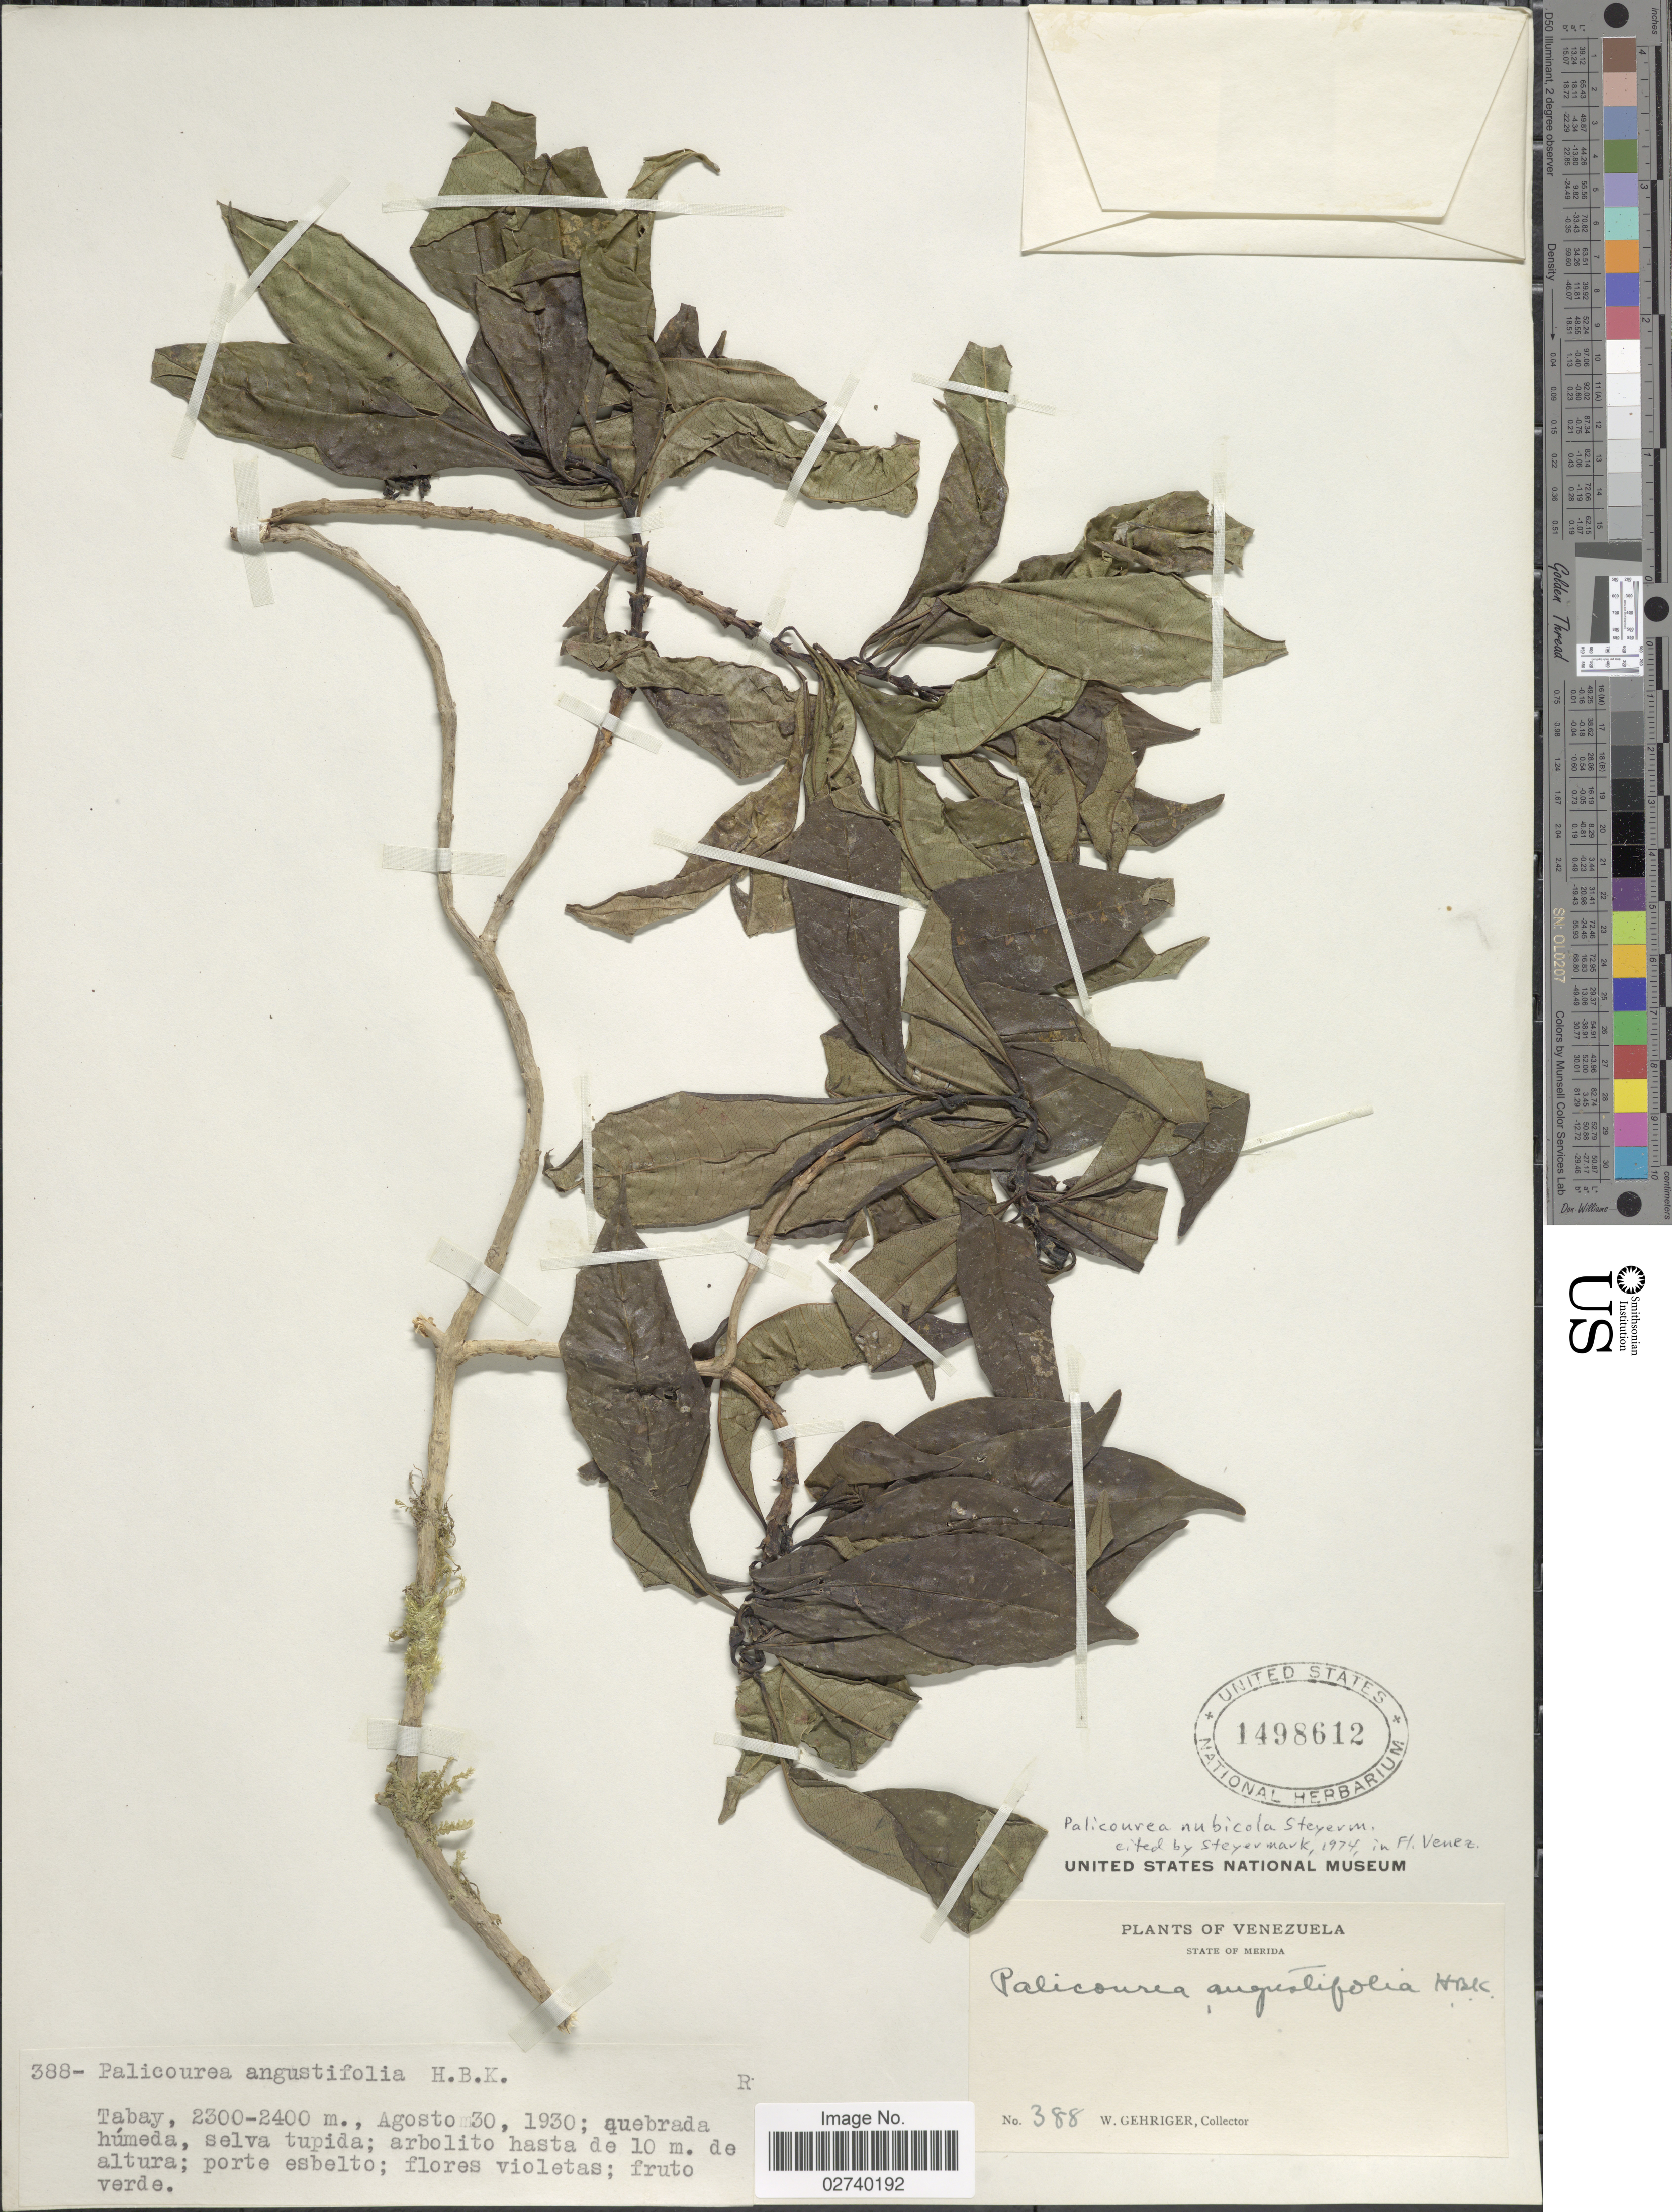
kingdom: Plantae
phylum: Tracheophyta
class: Magnoliopsida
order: Gentianales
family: Rubiaceae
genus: Palicourea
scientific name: Palicourea nubicola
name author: Steyerm.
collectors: W. Gehriger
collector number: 388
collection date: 1930-08-30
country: Venezuela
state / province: Mérida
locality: Tabay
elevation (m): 2300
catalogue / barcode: US 1498612